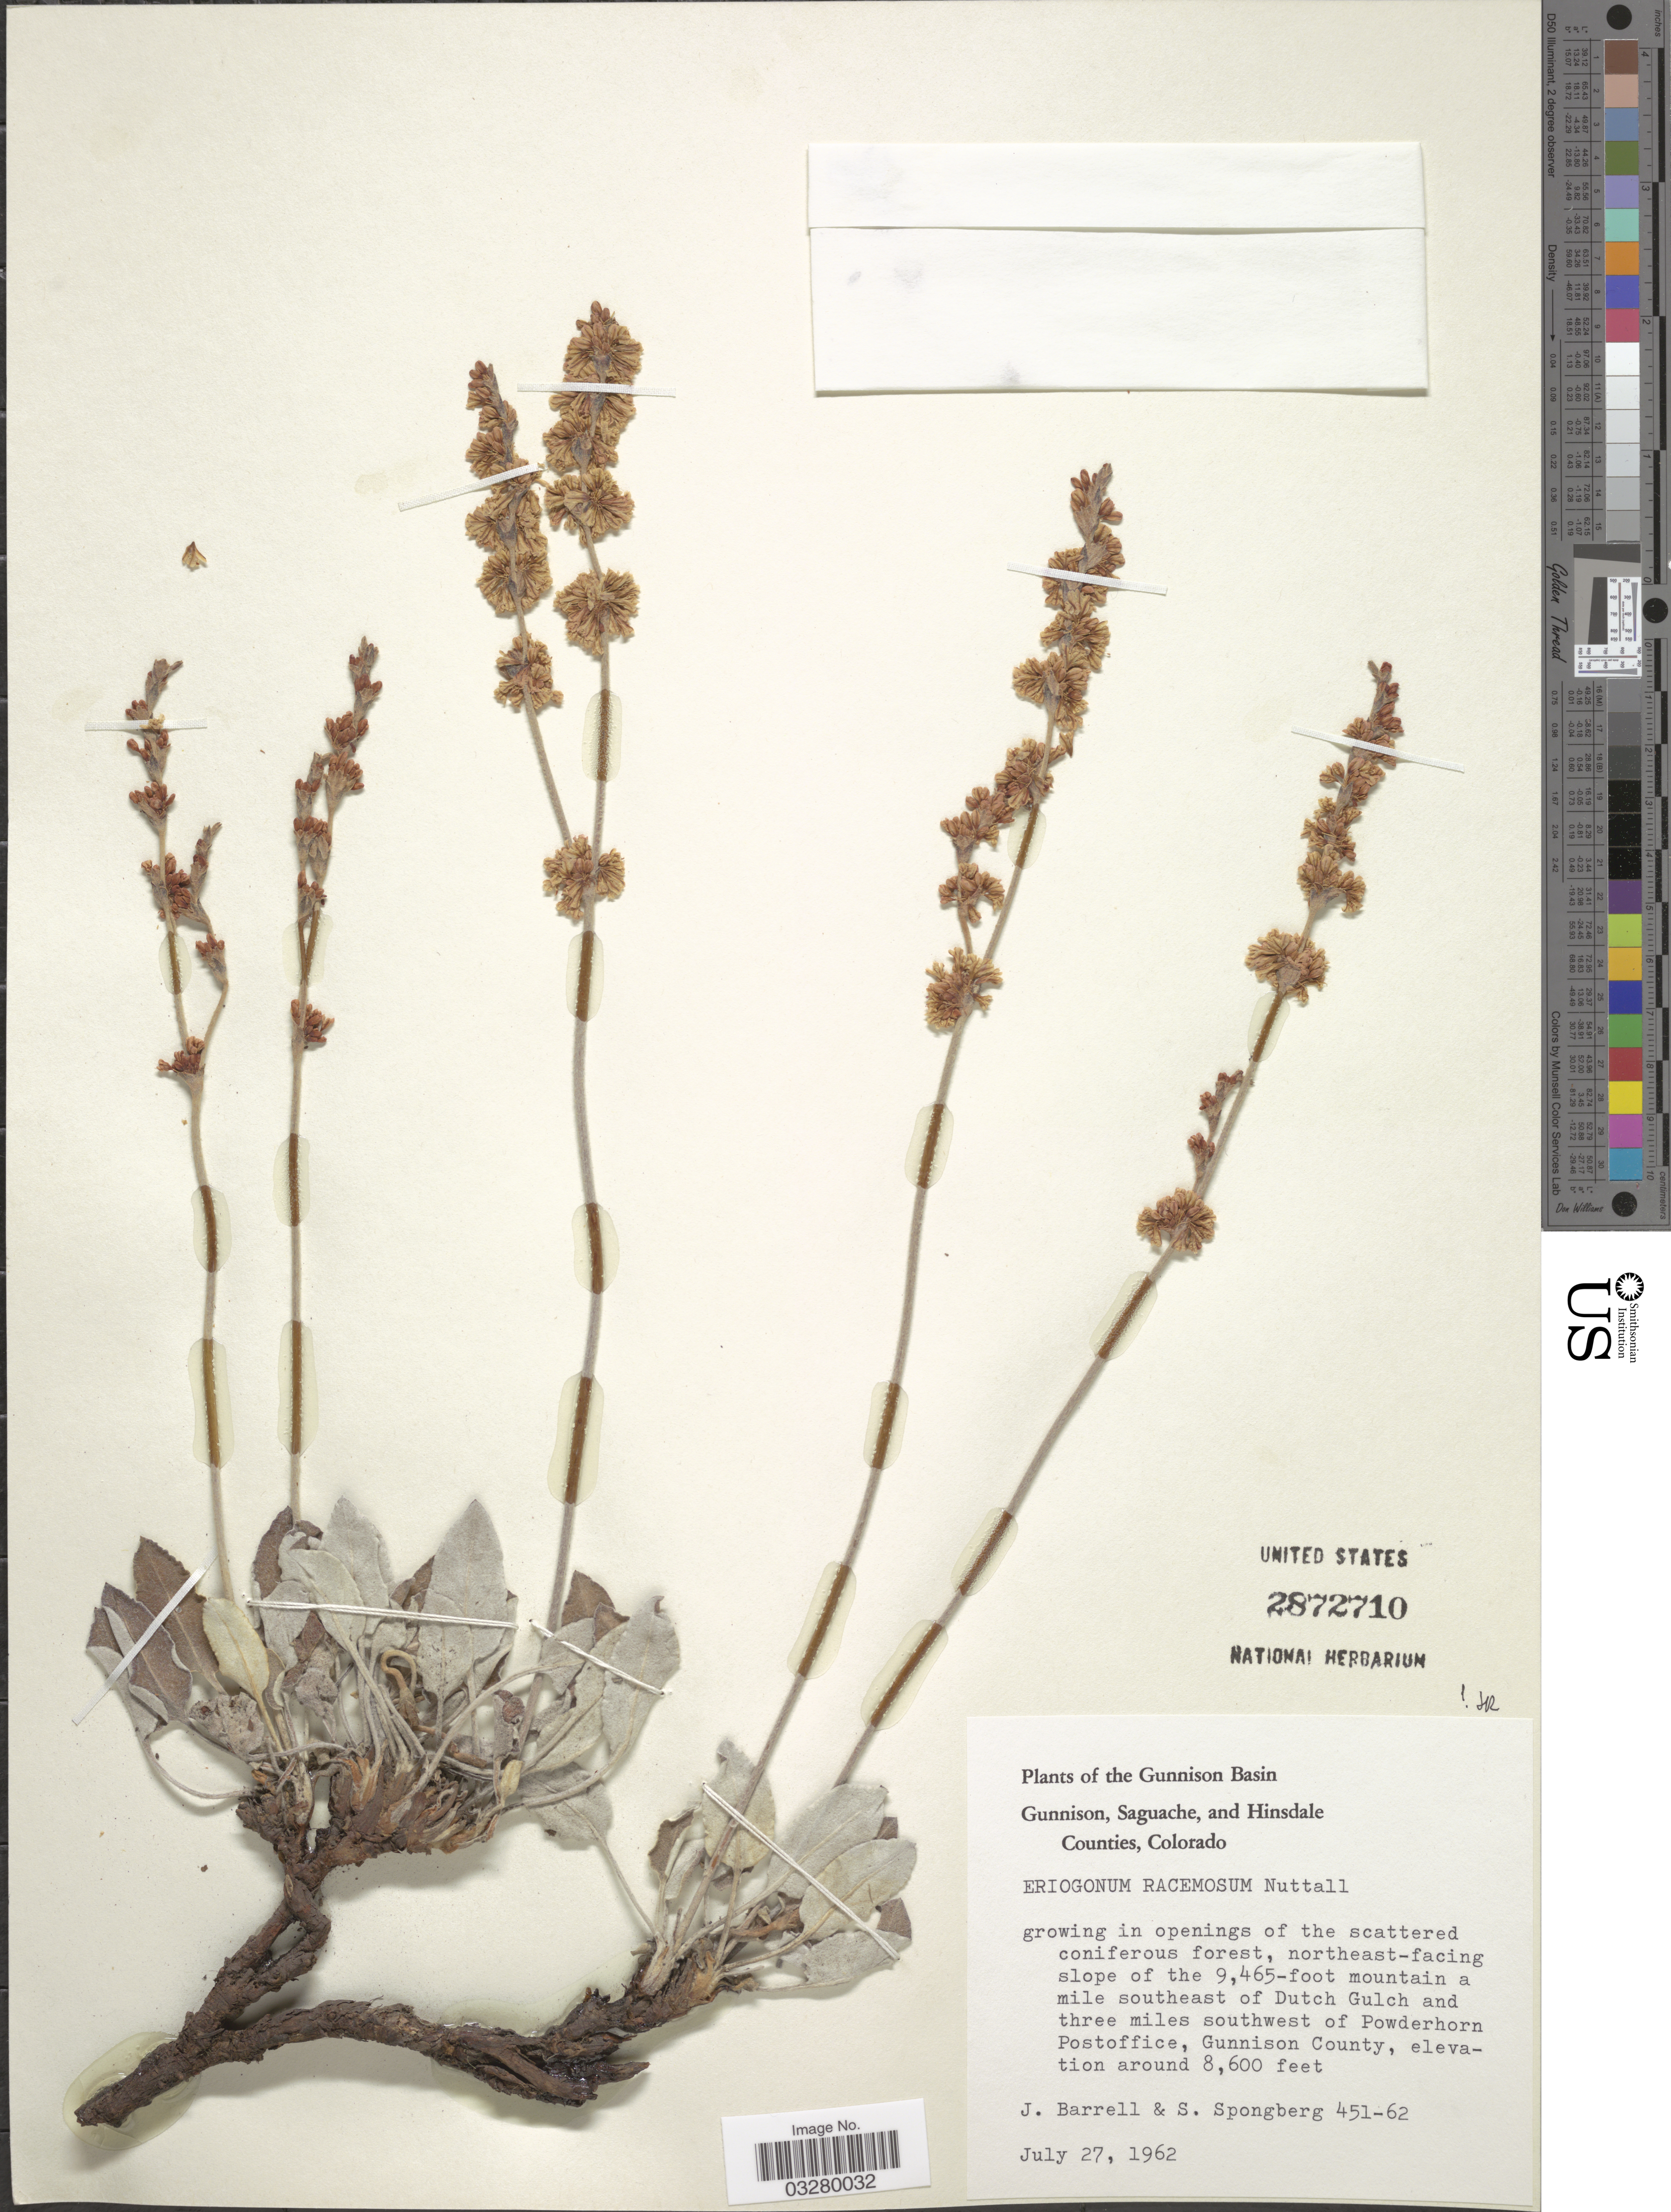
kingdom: Plantae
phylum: Tracheophyta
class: Magnoliopsida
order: Caryophyllales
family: Polygonaceae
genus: Eriogonum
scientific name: Eriogonum racemosum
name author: Nutt.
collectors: J. Barrell & S. A.Spongberg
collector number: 451-62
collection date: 1962-07-27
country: United States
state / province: Colorado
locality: The Gunnison Basin, northeast-facing slope of the 9.465-foot mountain a mile southeast of Dutch Gulch and three miles southwest of Powderhorn Postoffice, Gunnison County.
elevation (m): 2621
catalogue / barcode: US 2872710